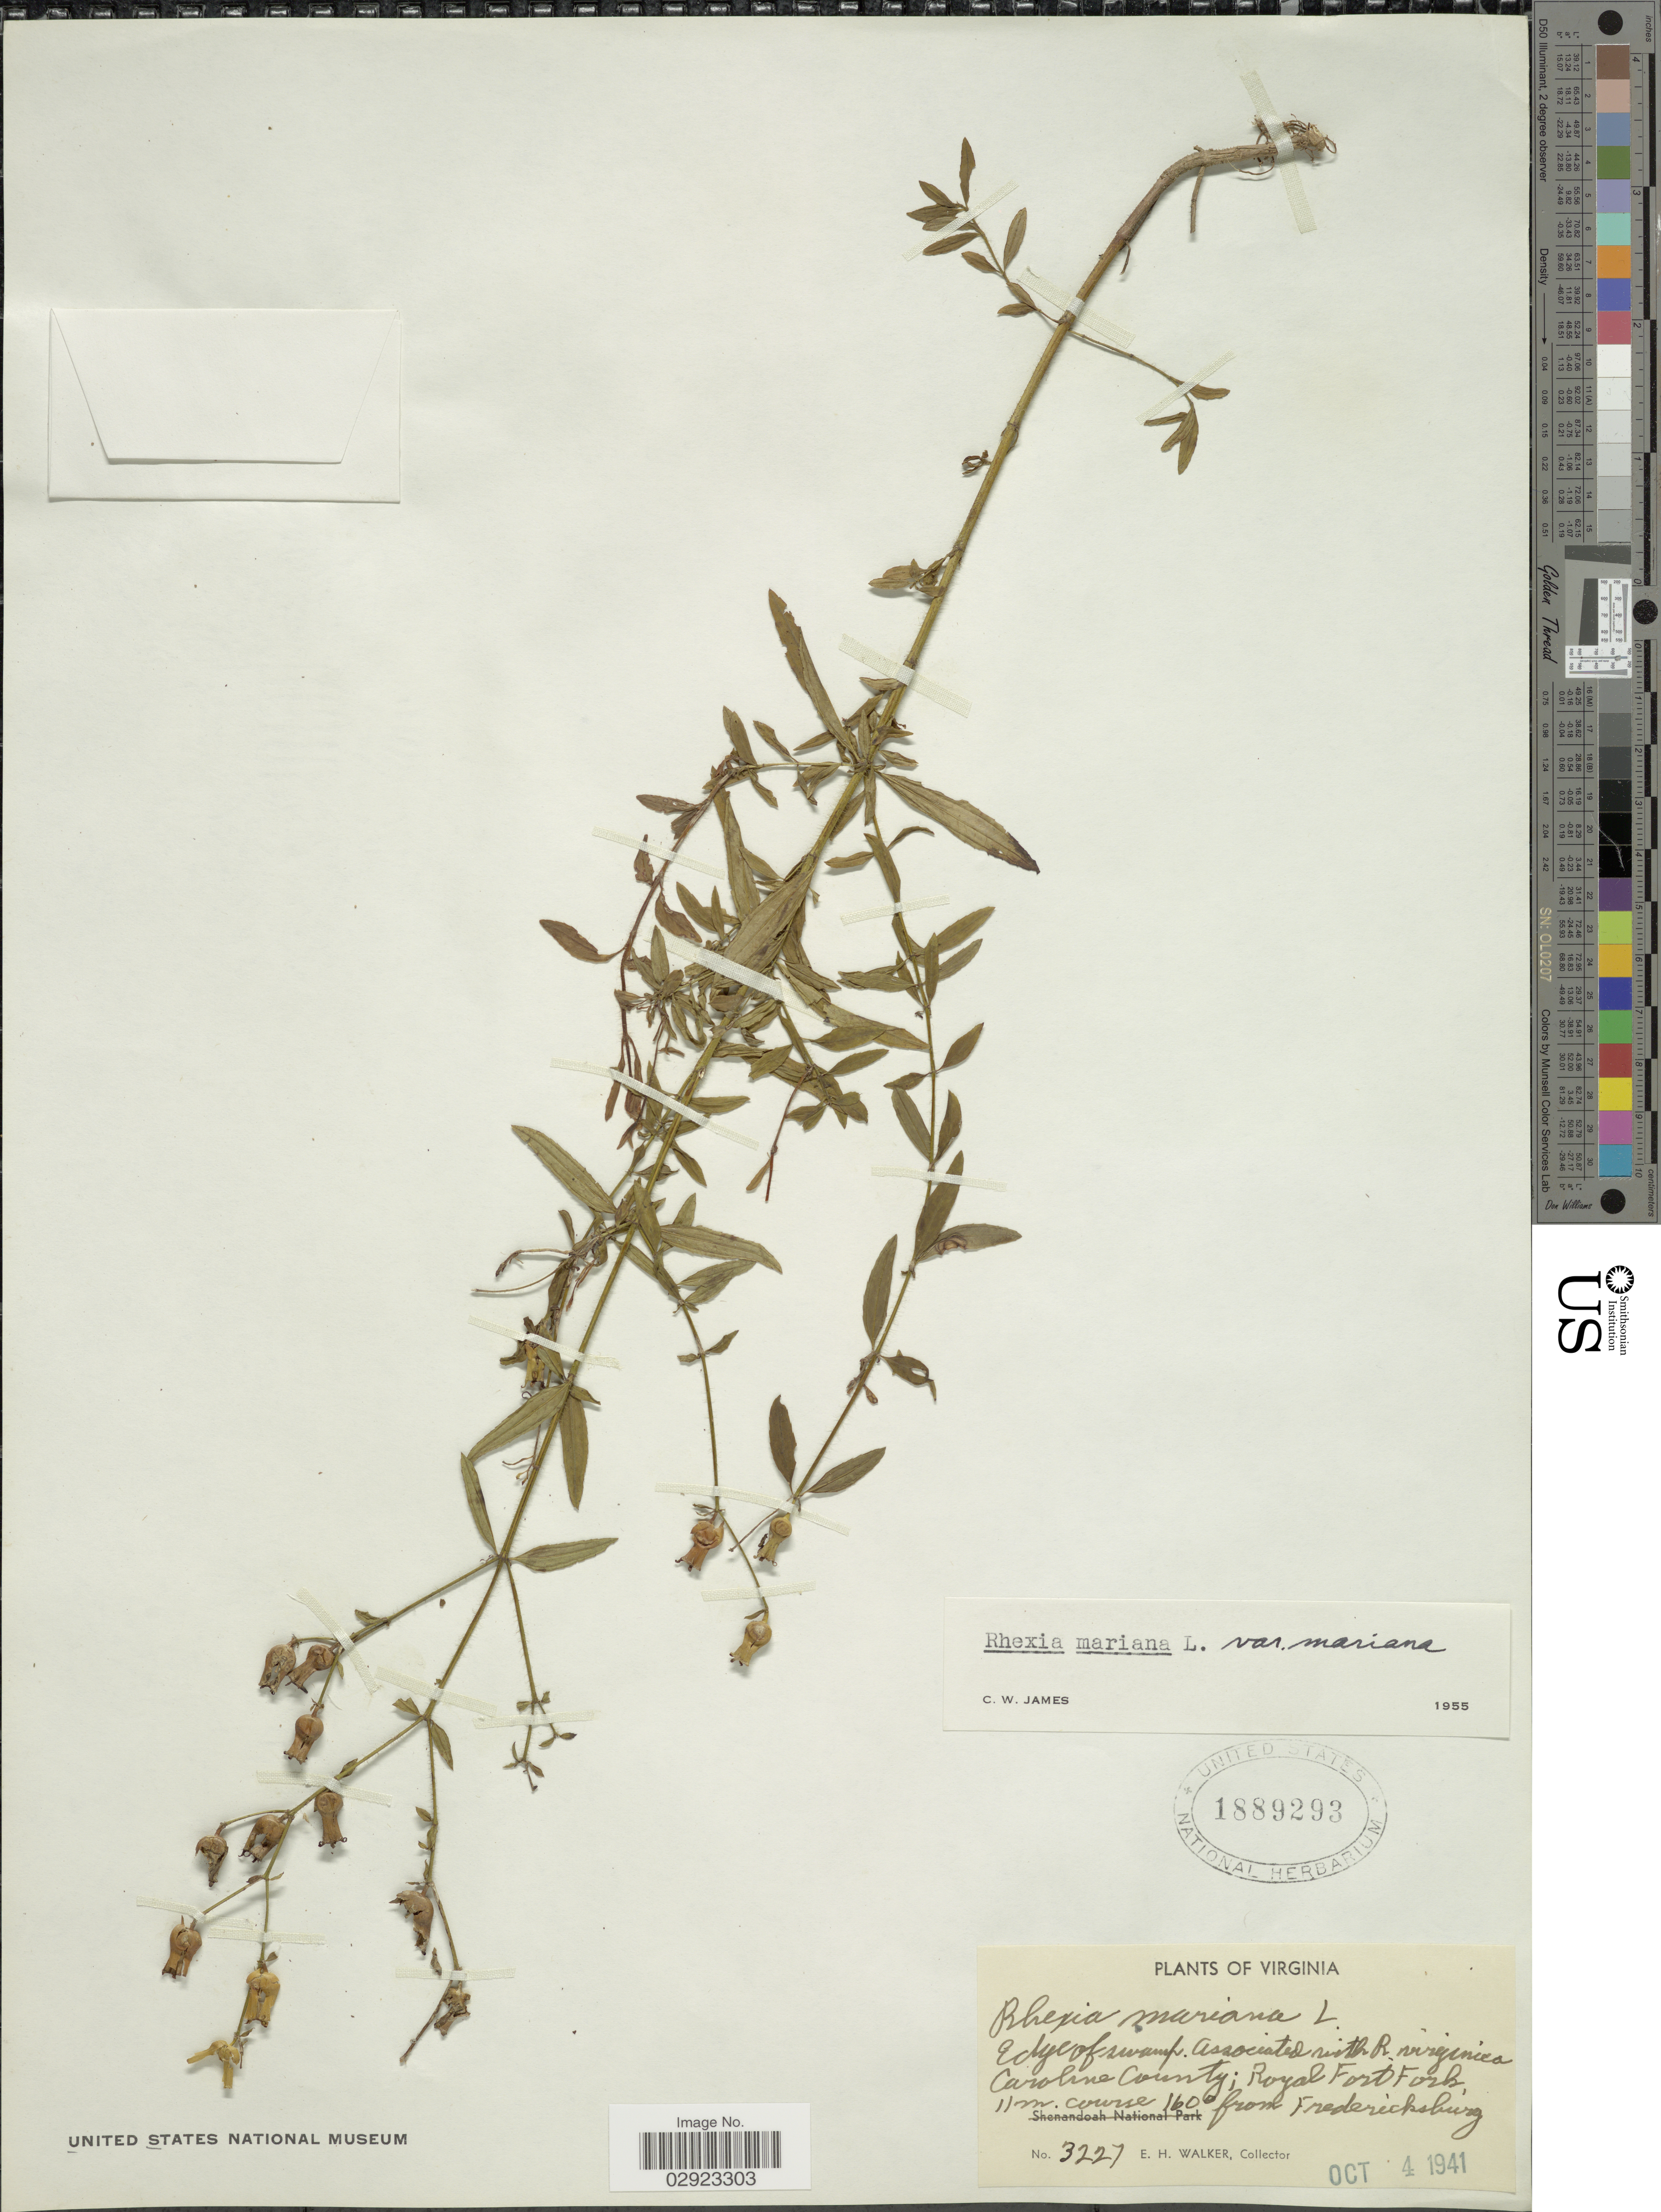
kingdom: Plantae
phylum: Tracheophyta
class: Magnoliopsida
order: Myrtales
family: Melastomataceae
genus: Rhexia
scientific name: Rhexia mariana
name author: L.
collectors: E. H. Walker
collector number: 3227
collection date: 1941-10-04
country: United States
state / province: Virginia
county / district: Caroline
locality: Edge of swamp. Associated with R. virgincia Caroline County; Royal Fort Fork, 11 m course 160° from Fredericksburg.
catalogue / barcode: US 1889293